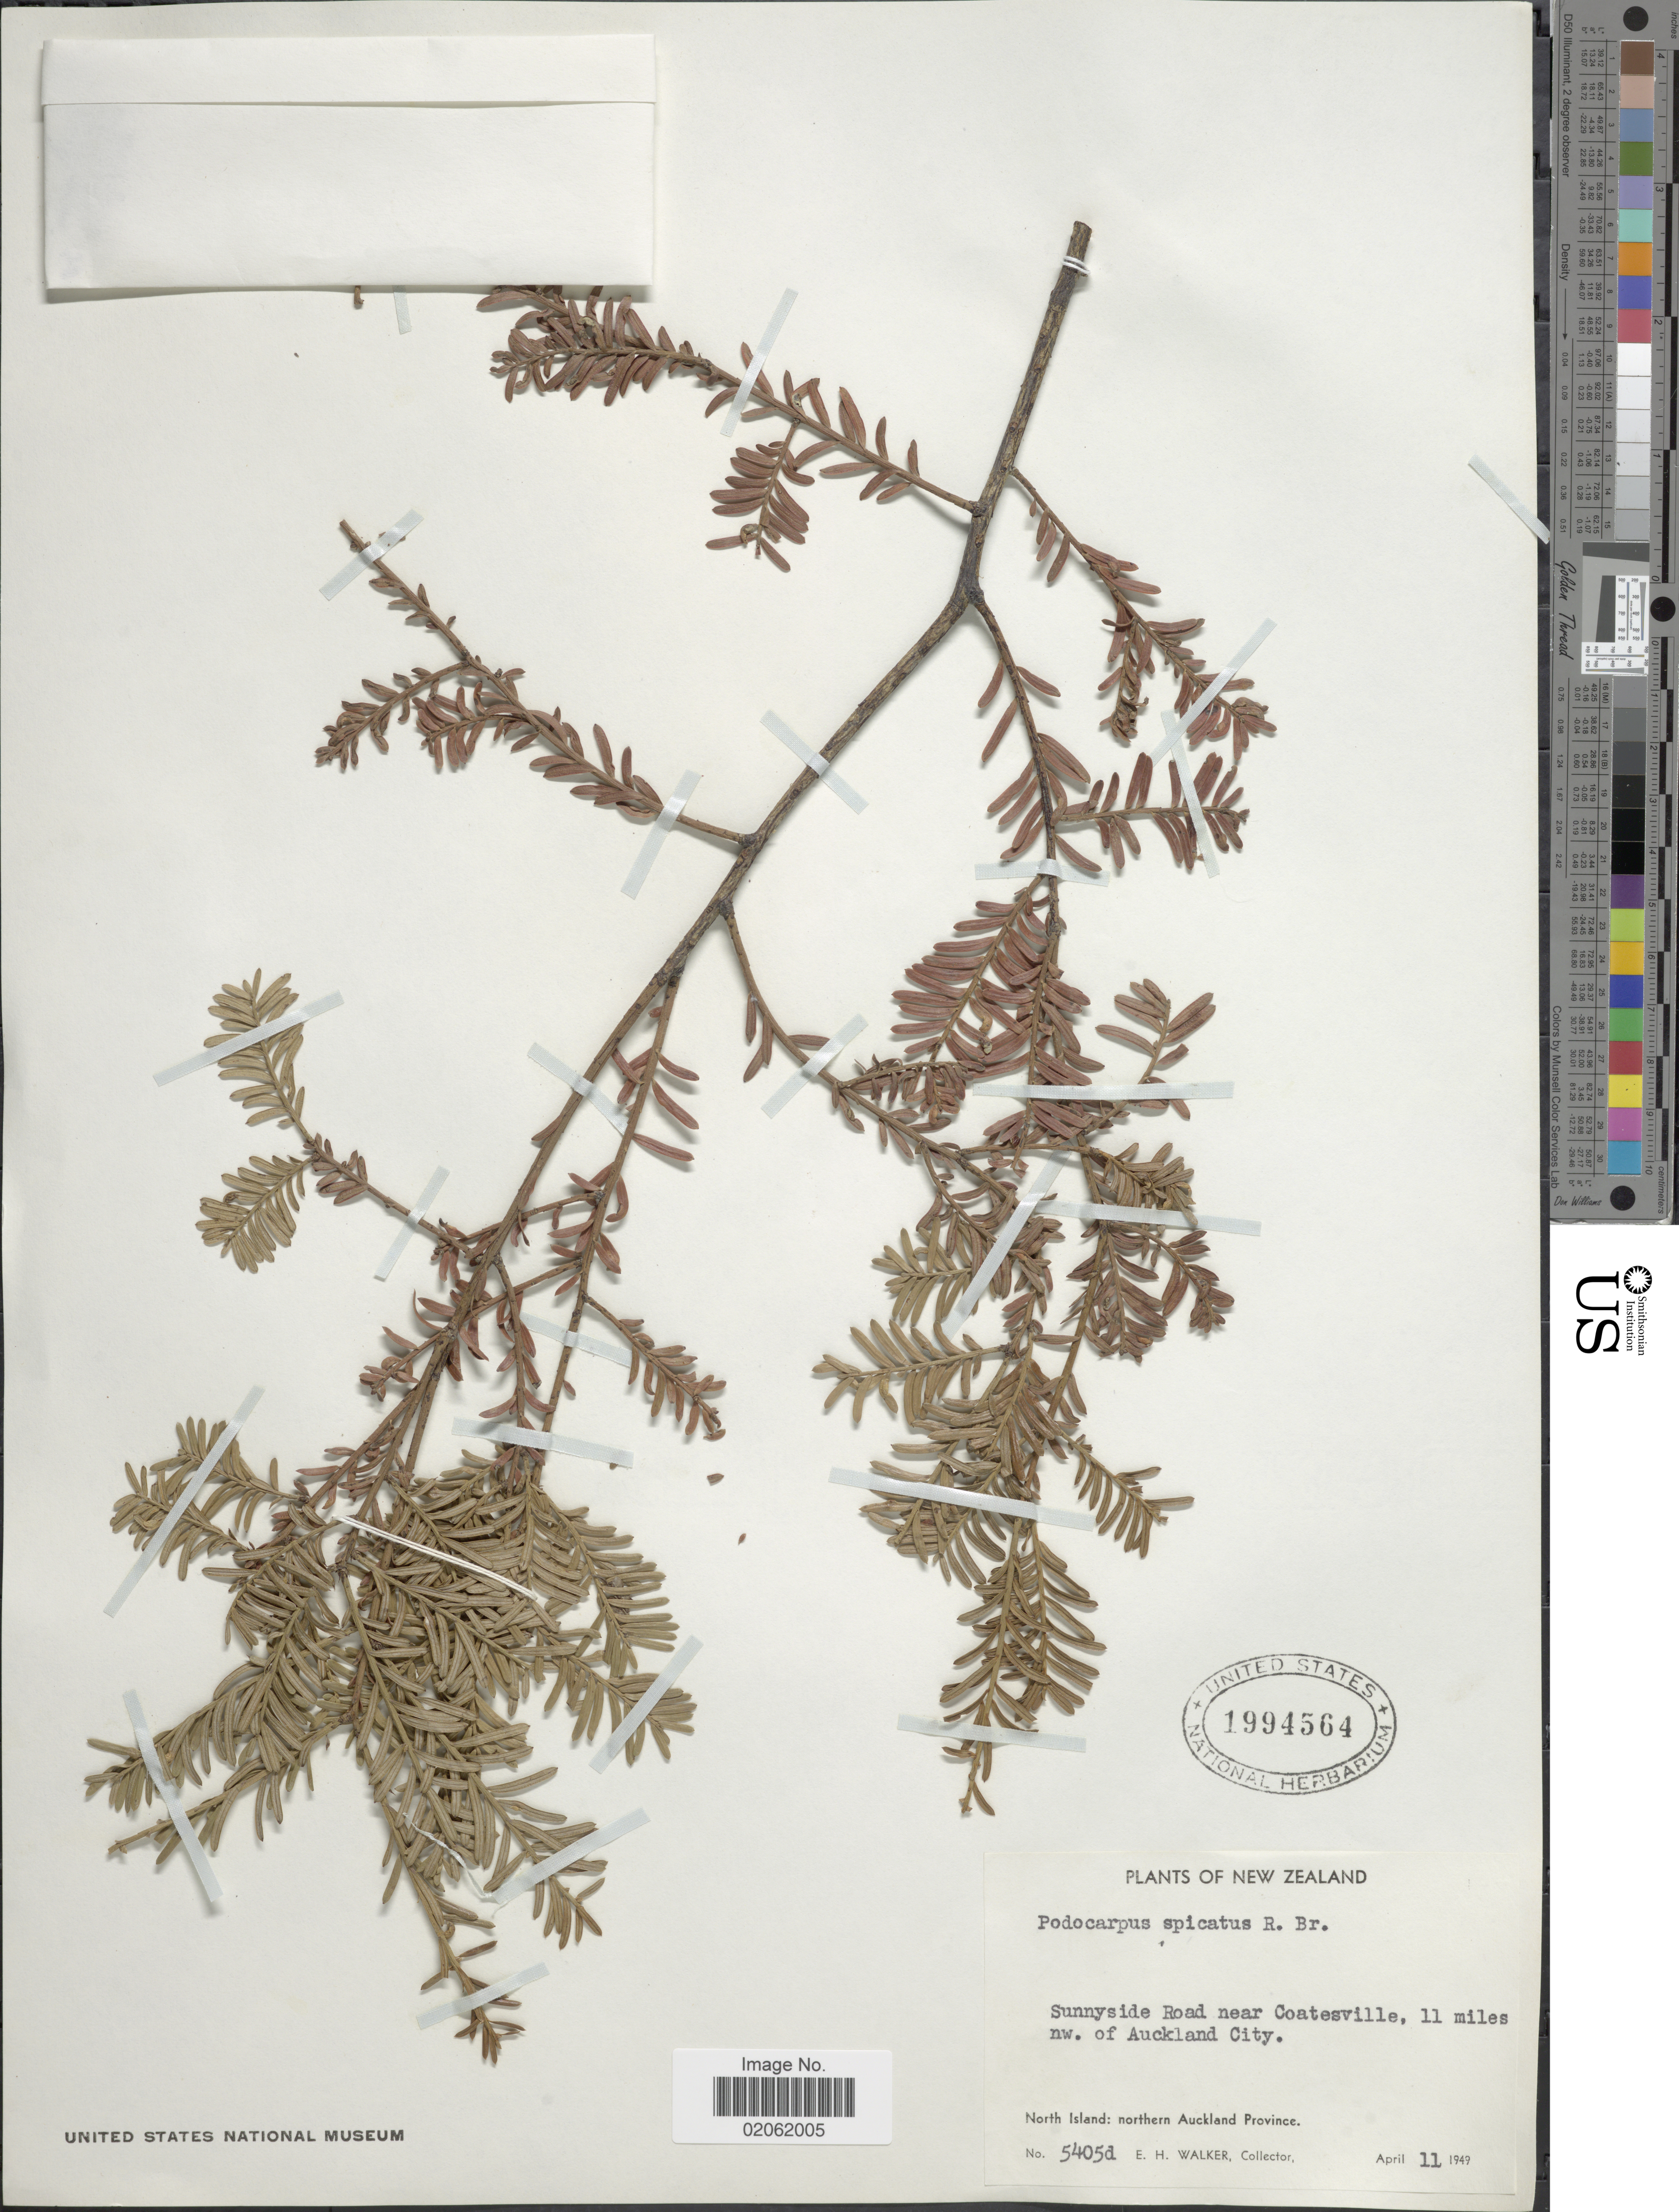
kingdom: Plantae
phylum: Tracheophyta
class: Pinopsida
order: Pinales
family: Podocarpaceae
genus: Podocarpus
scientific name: Podocarpus spicatus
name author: R. Br.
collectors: E. H. Walker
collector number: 5405d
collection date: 1949-04-11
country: New Zealand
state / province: Auckland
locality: Sunnyside Road near Coatesville, 11 miles nw of Auckland City, North Island Auckland Province.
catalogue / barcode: US 1994564